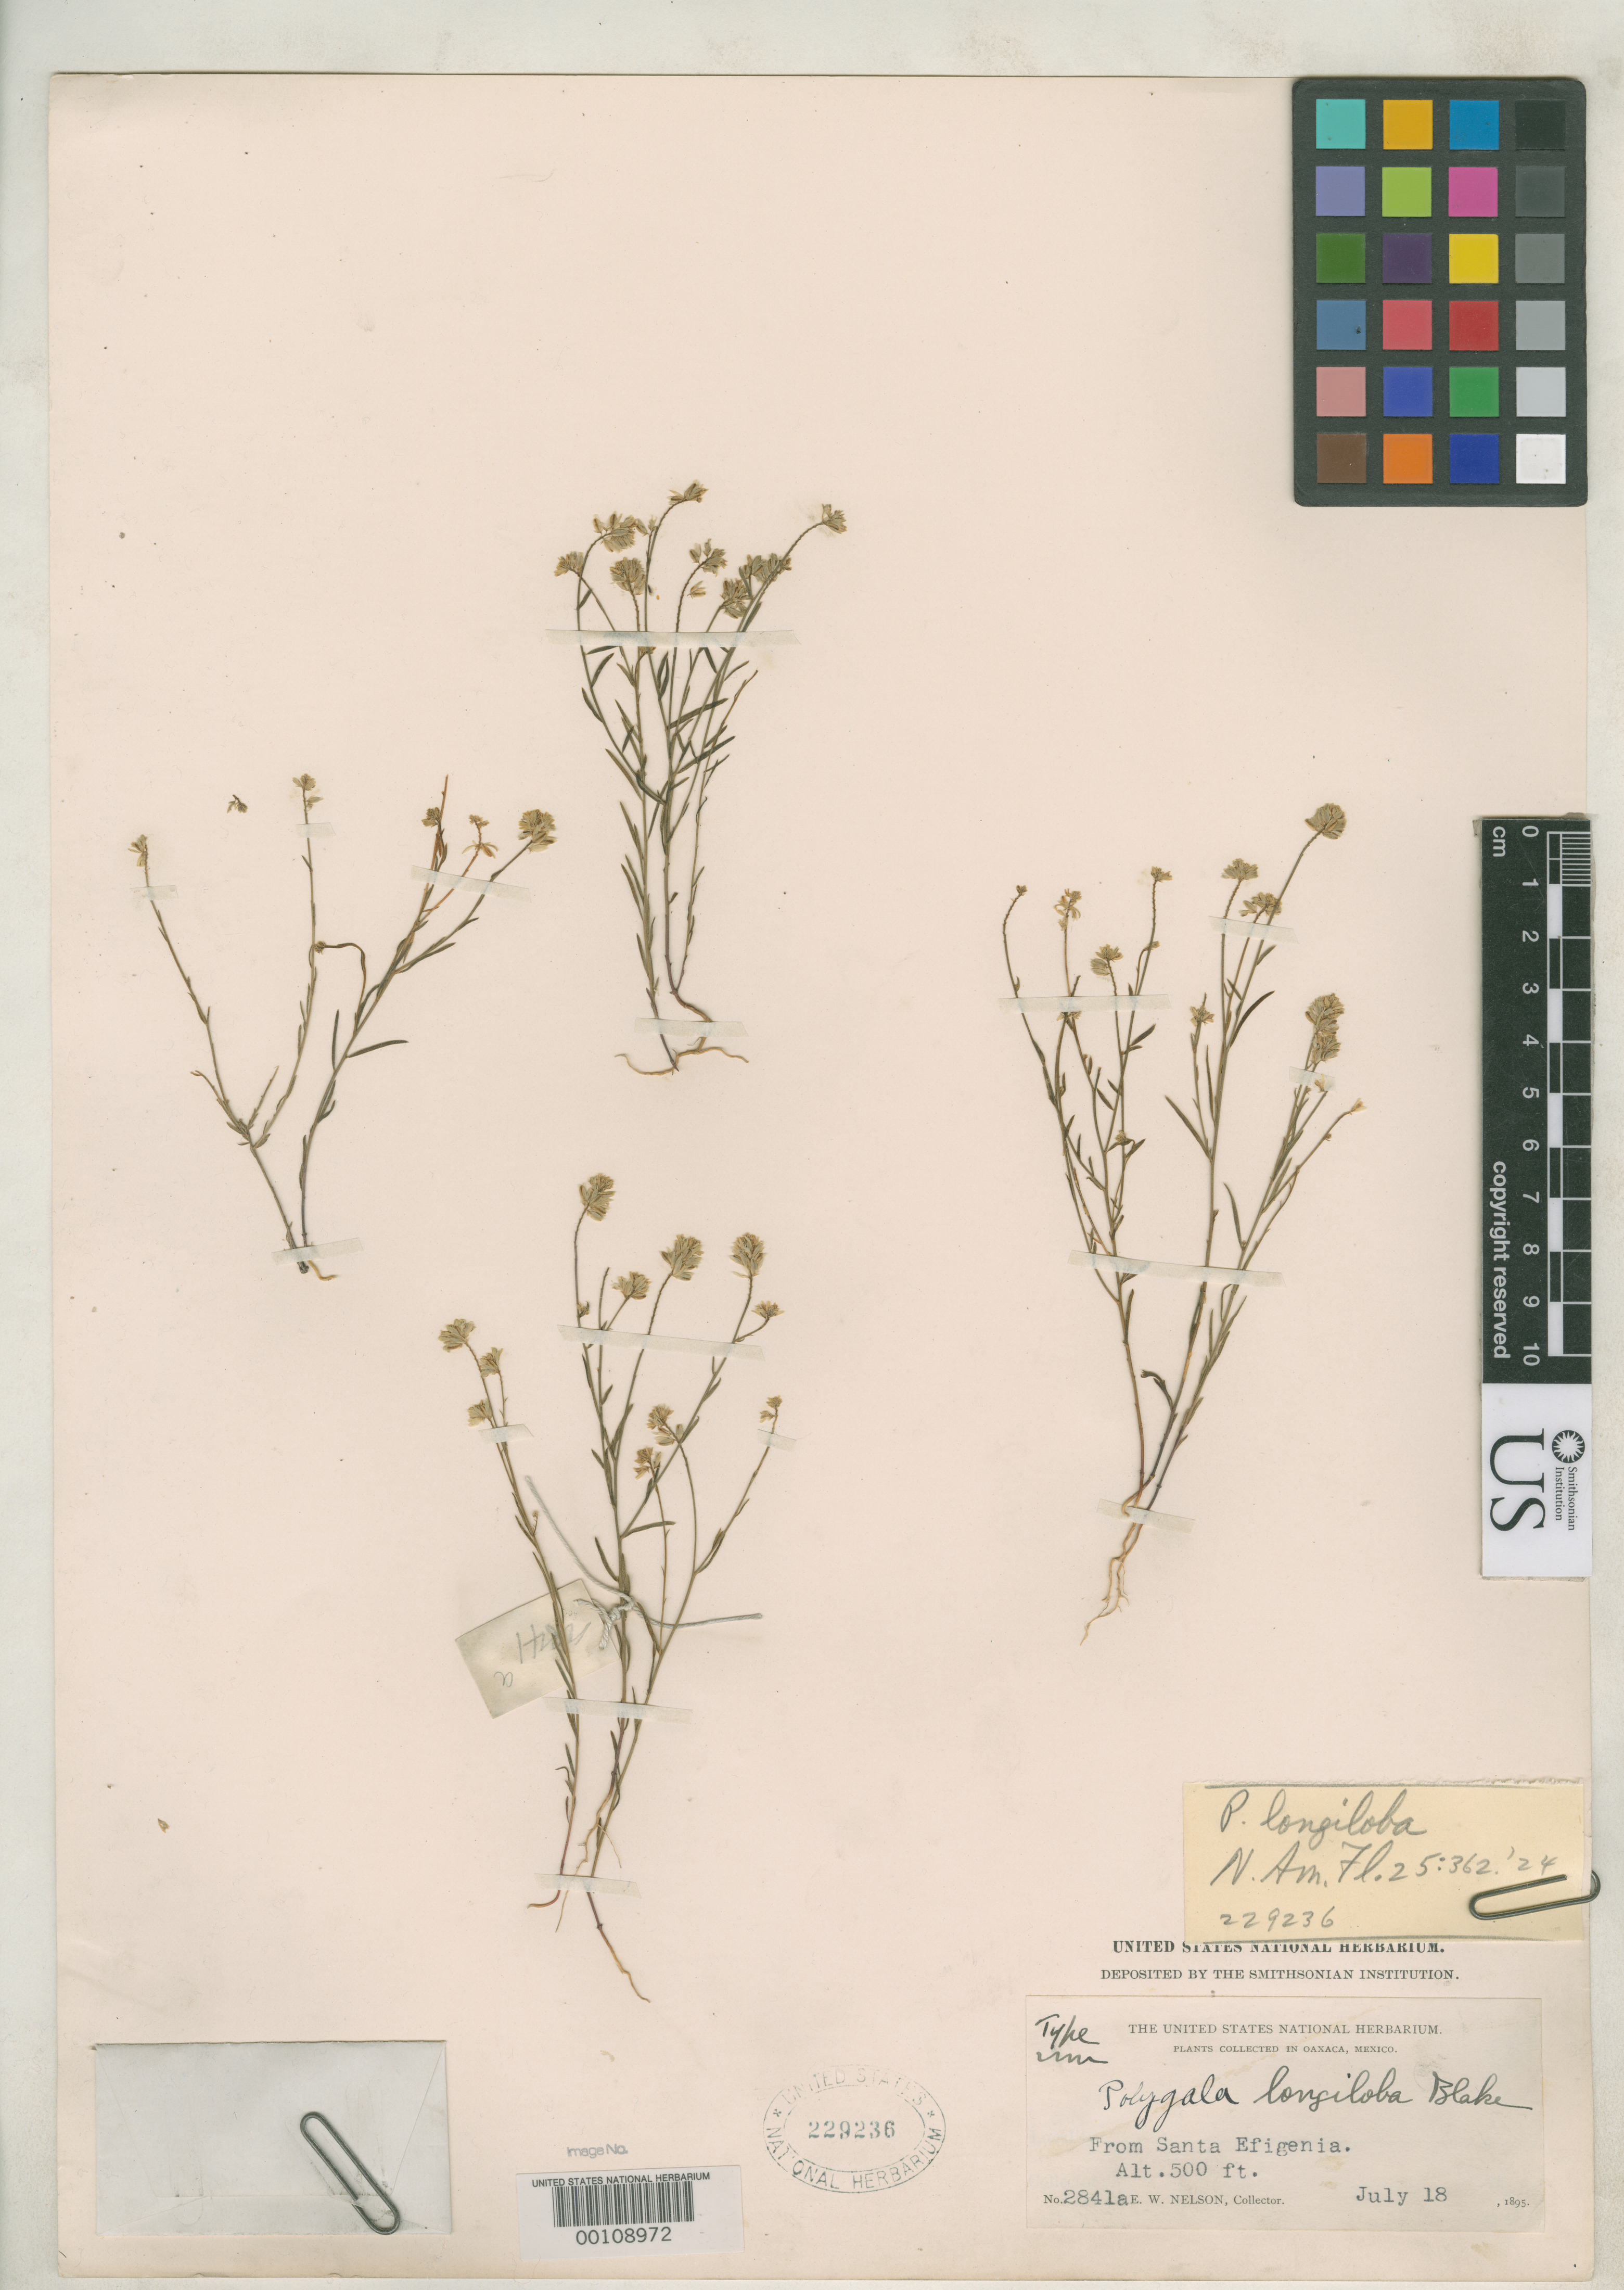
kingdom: Plantae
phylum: Tracheophyta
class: Magnoliopsida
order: Fabales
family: Polygalaceae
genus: Polygala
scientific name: Polygala longiloba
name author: S.F. Blake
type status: Holotype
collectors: E. W. Nelson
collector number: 2841 a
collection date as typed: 18 Jul 1895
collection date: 1895-07-18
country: Mexico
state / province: Oaxaca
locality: Santa Efigenia.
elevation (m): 150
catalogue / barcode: US 229236